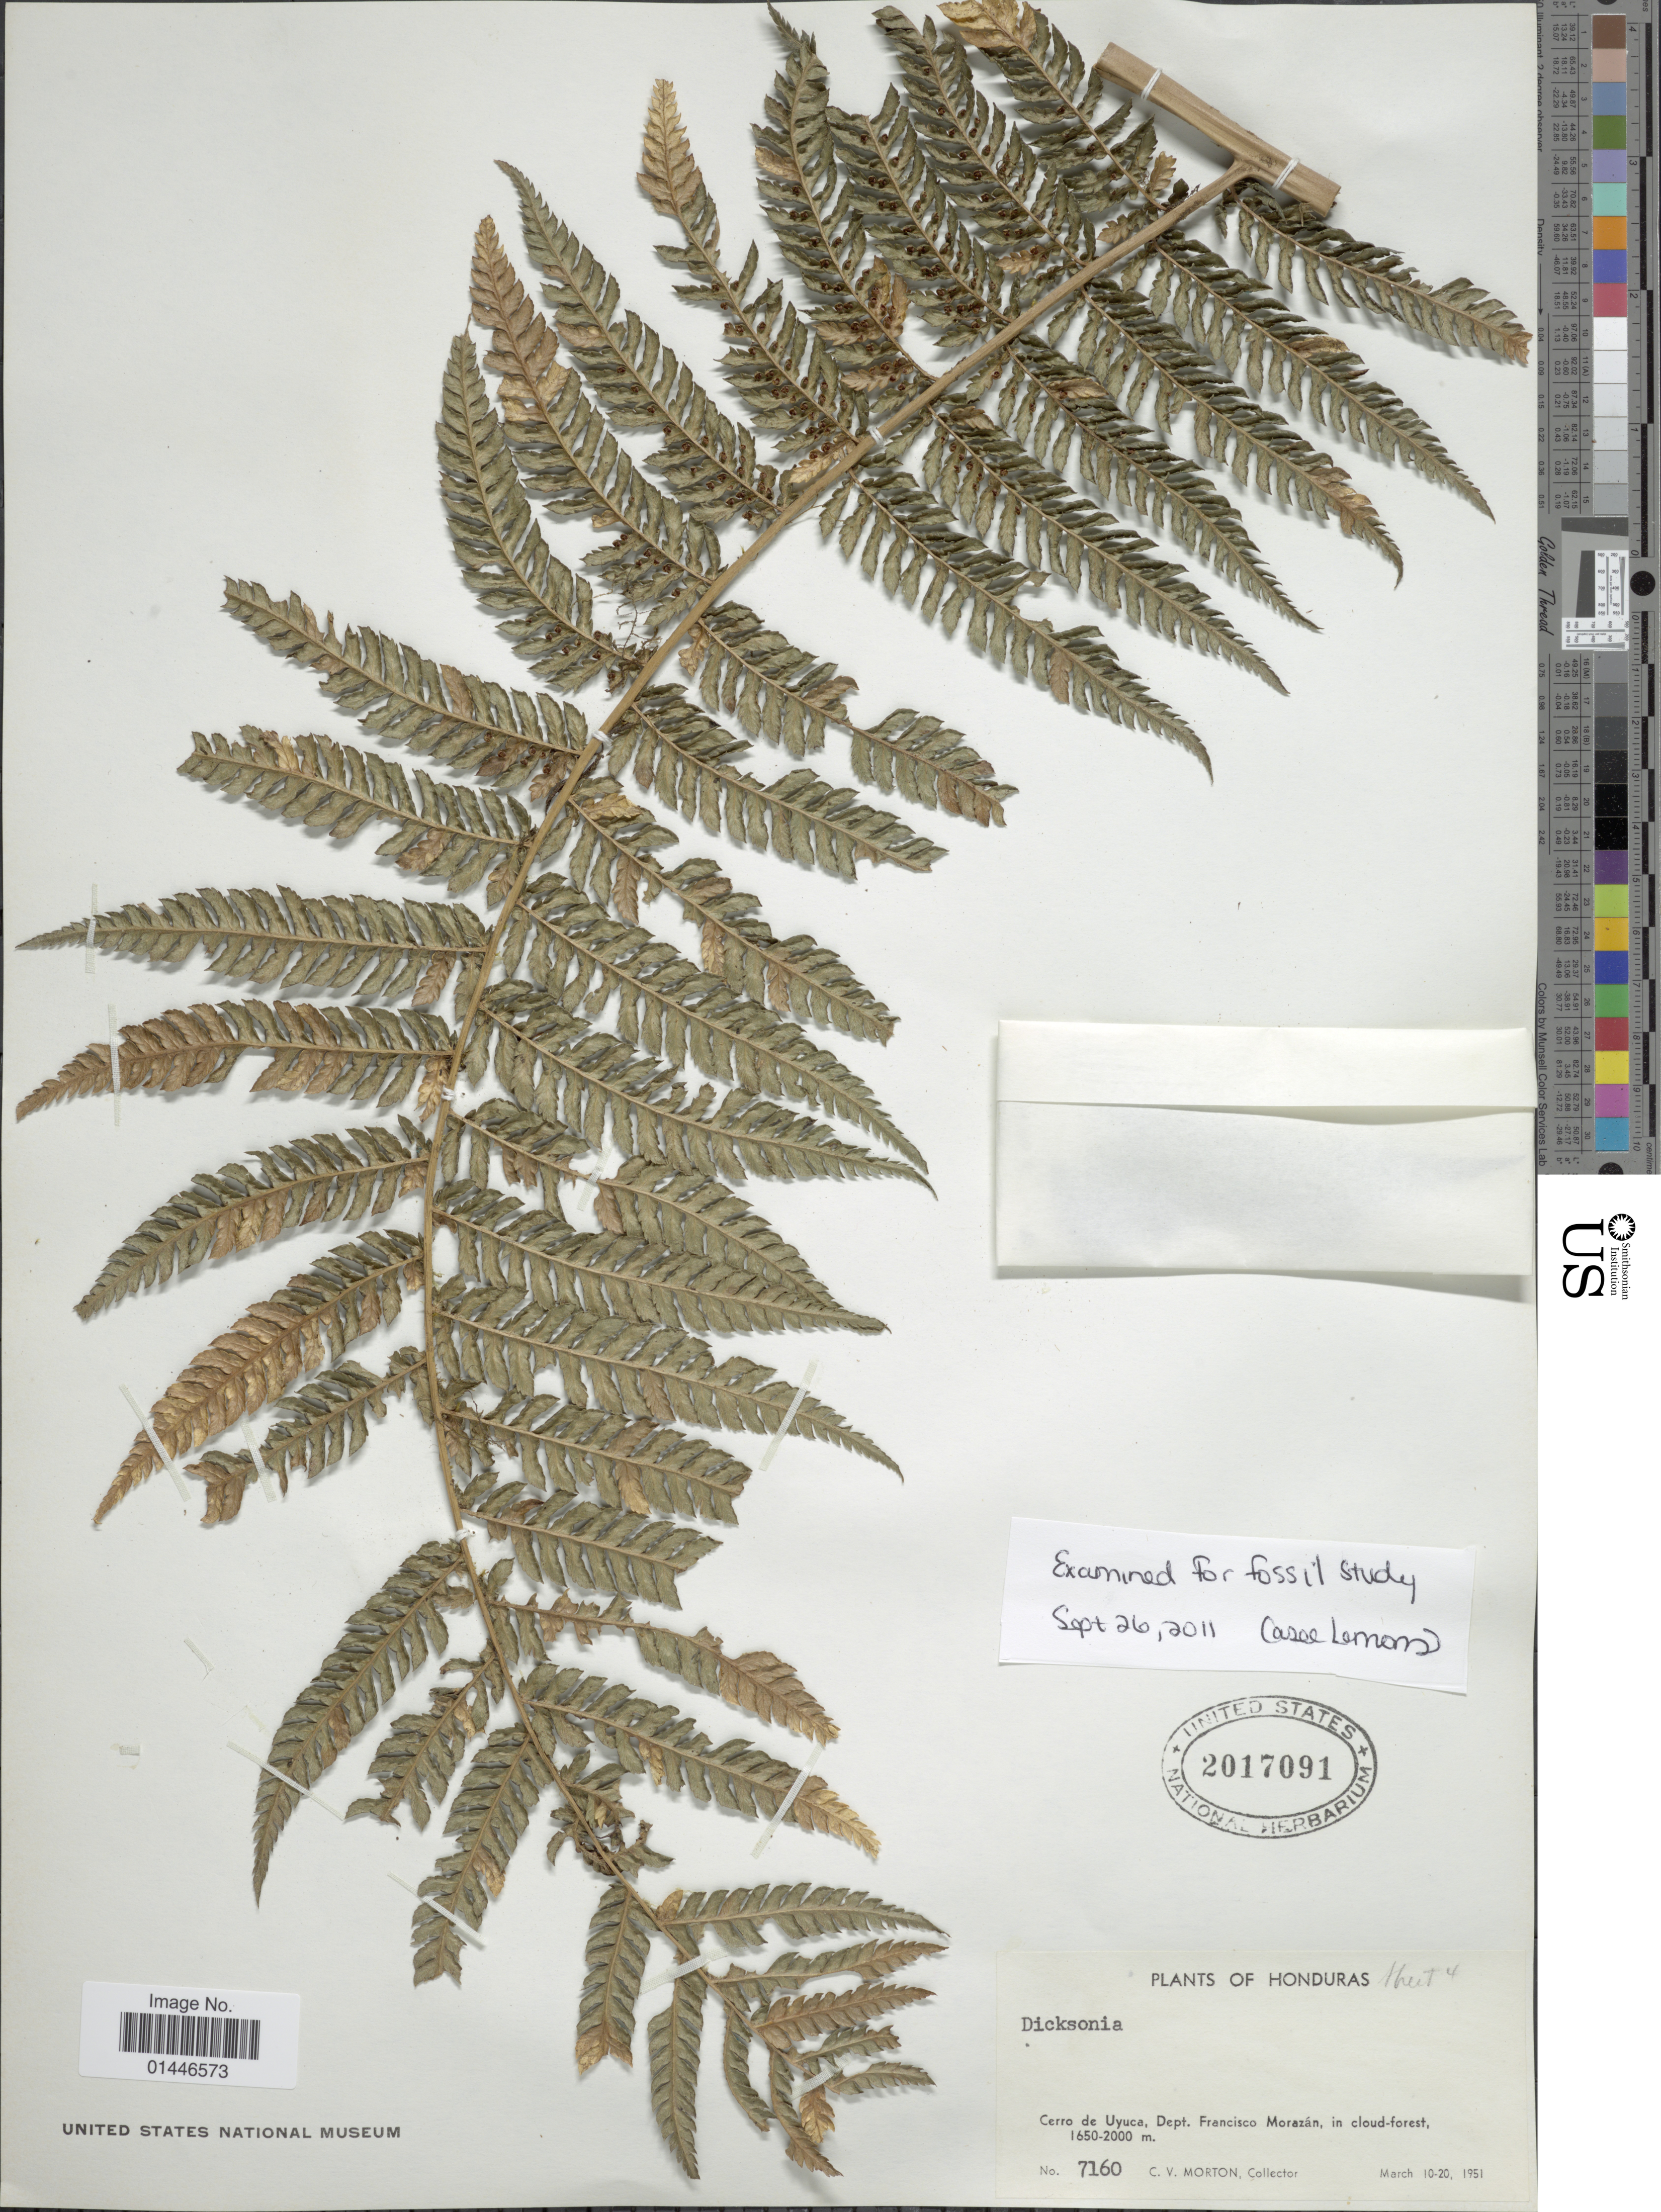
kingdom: Plantae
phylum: Tracheophyta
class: Polypodiopsida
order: Cyatheales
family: Dicksoniaceae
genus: Dicksonia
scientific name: Dicksonia gigantea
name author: H. Karst.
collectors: C. V. Morton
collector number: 7160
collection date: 1951-03-10/1951-03-20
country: Honduras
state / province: Fco. Morazán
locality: Cerro De Uyuca, Dept. Fransicso Morazan, in cloud-forest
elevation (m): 1650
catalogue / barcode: US 2017091